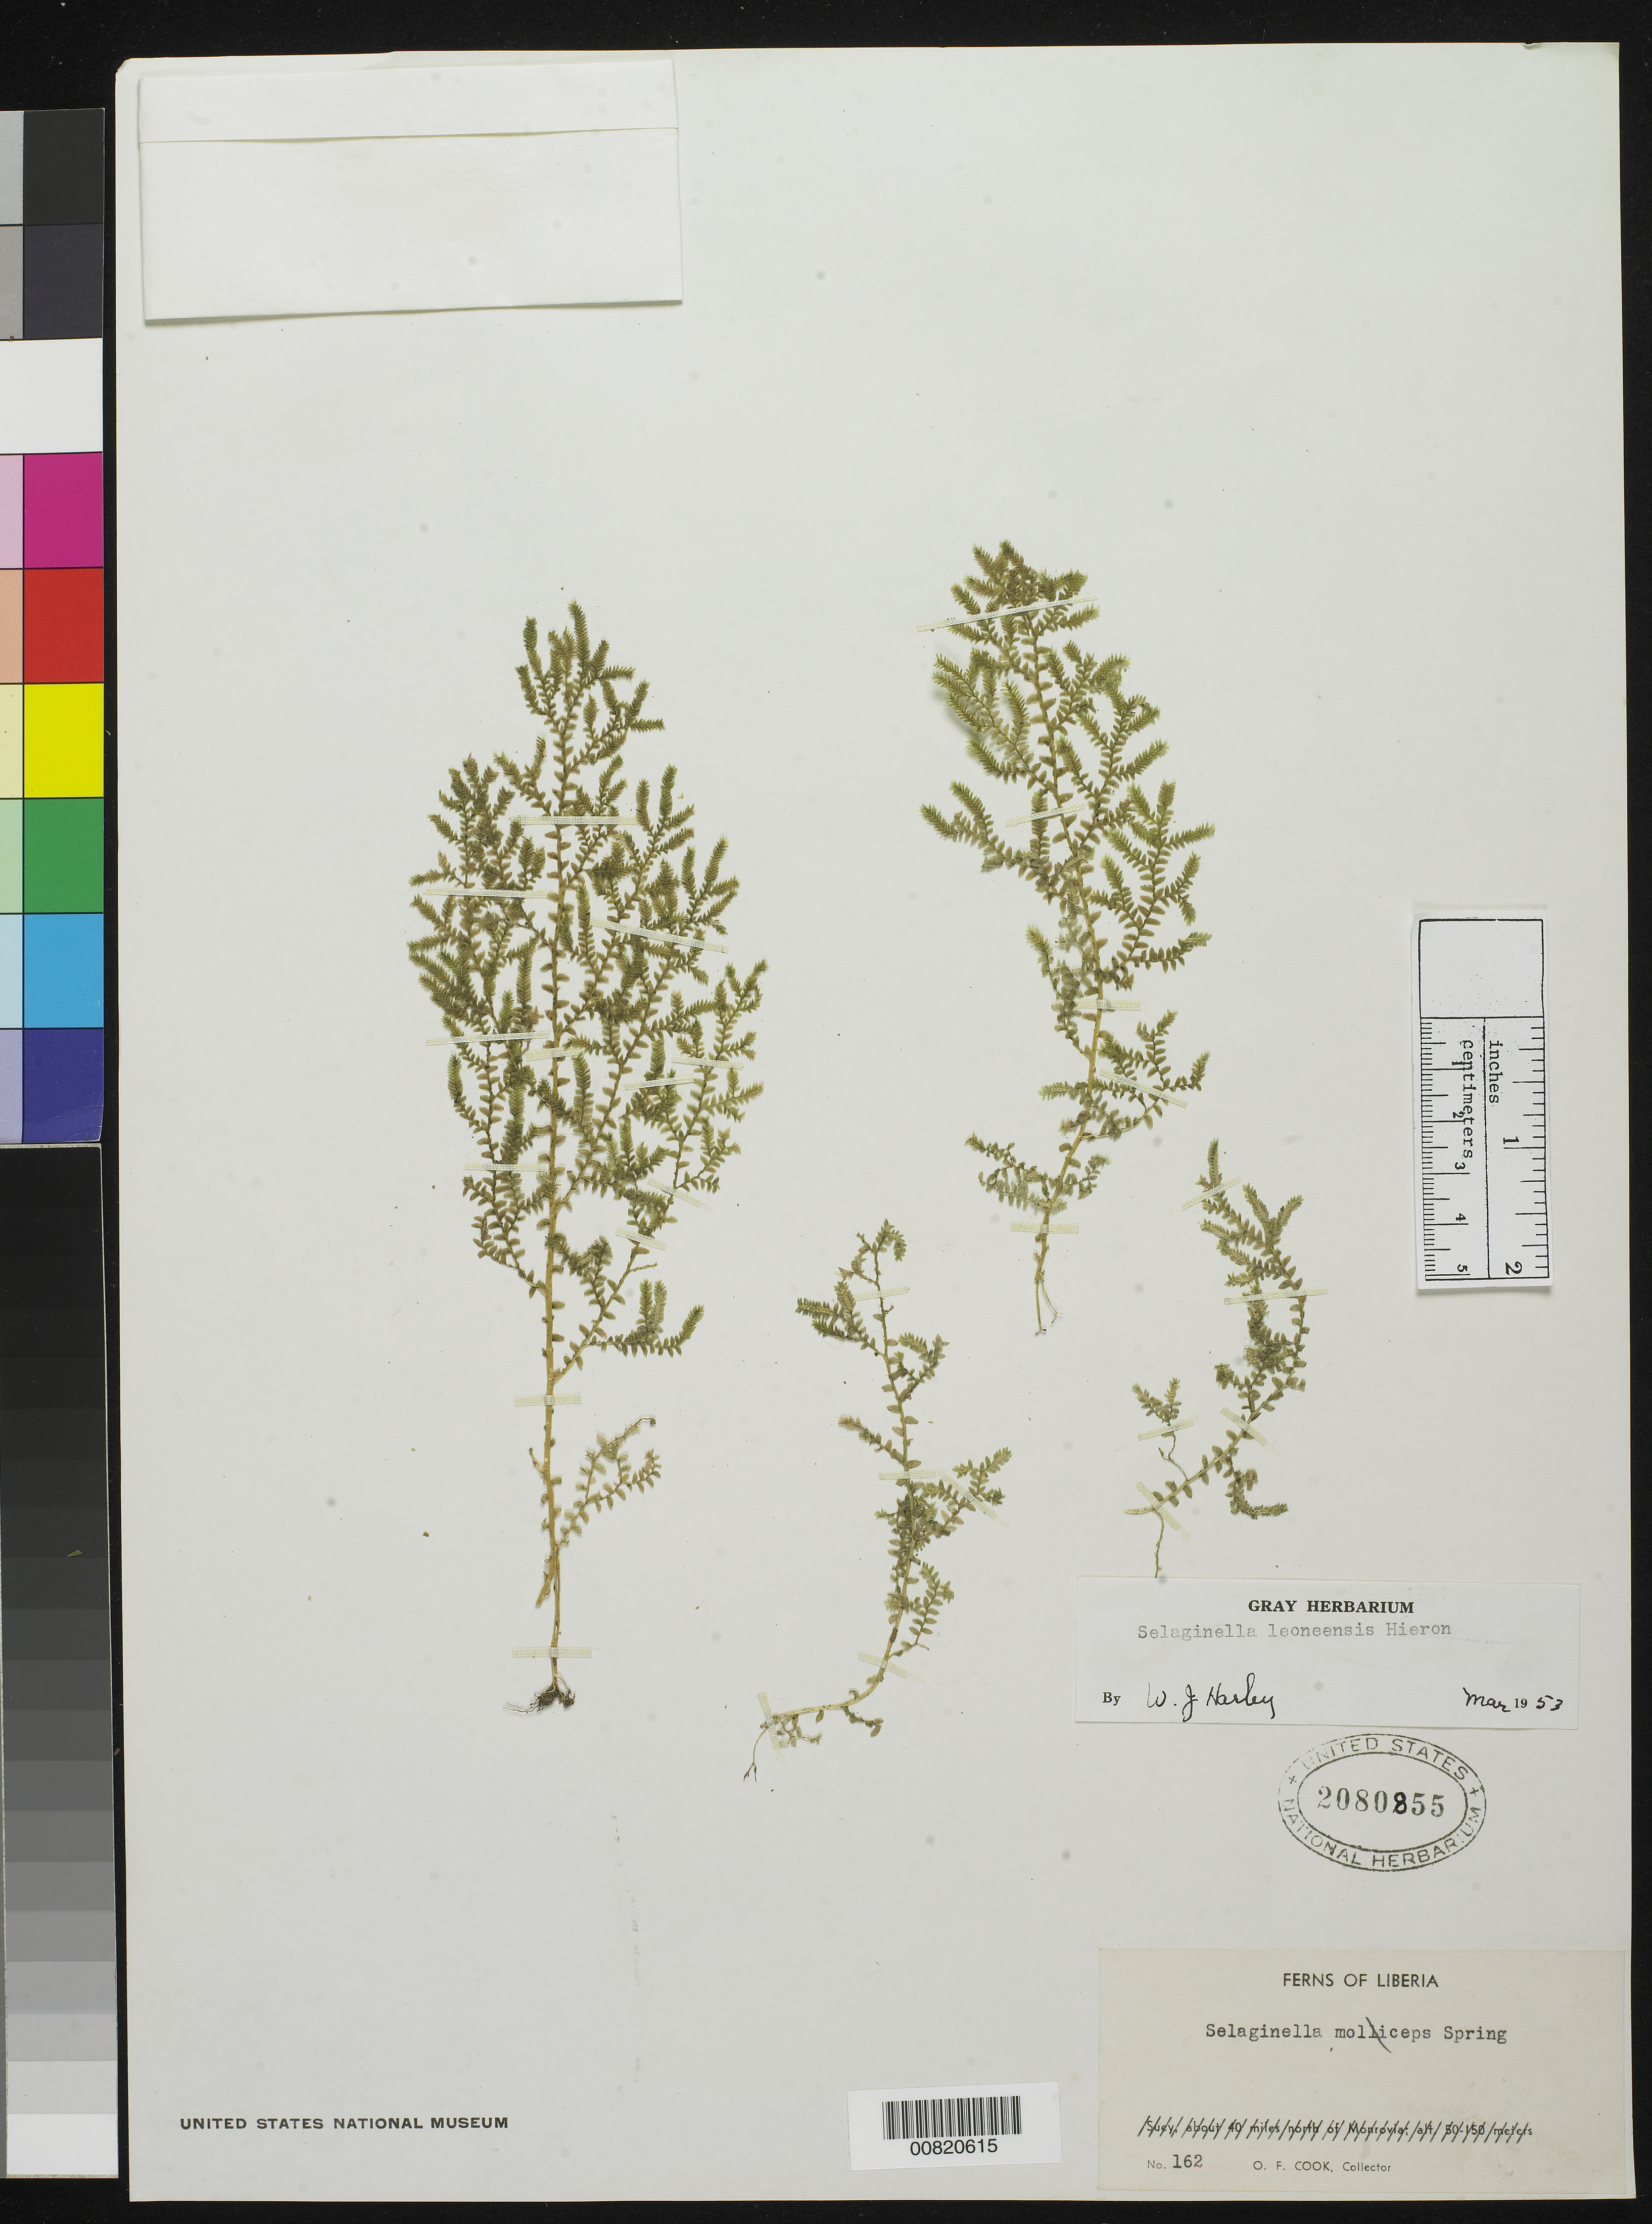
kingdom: Plantae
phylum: Tracheophyta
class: Lycopodiopsida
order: Selaginellales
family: Selaginellaceae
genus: Selaginella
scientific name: Selaginella leoneensis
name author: Hieron.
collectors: O. F. Cook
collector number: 162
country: Liberia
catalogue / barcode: US 2080855